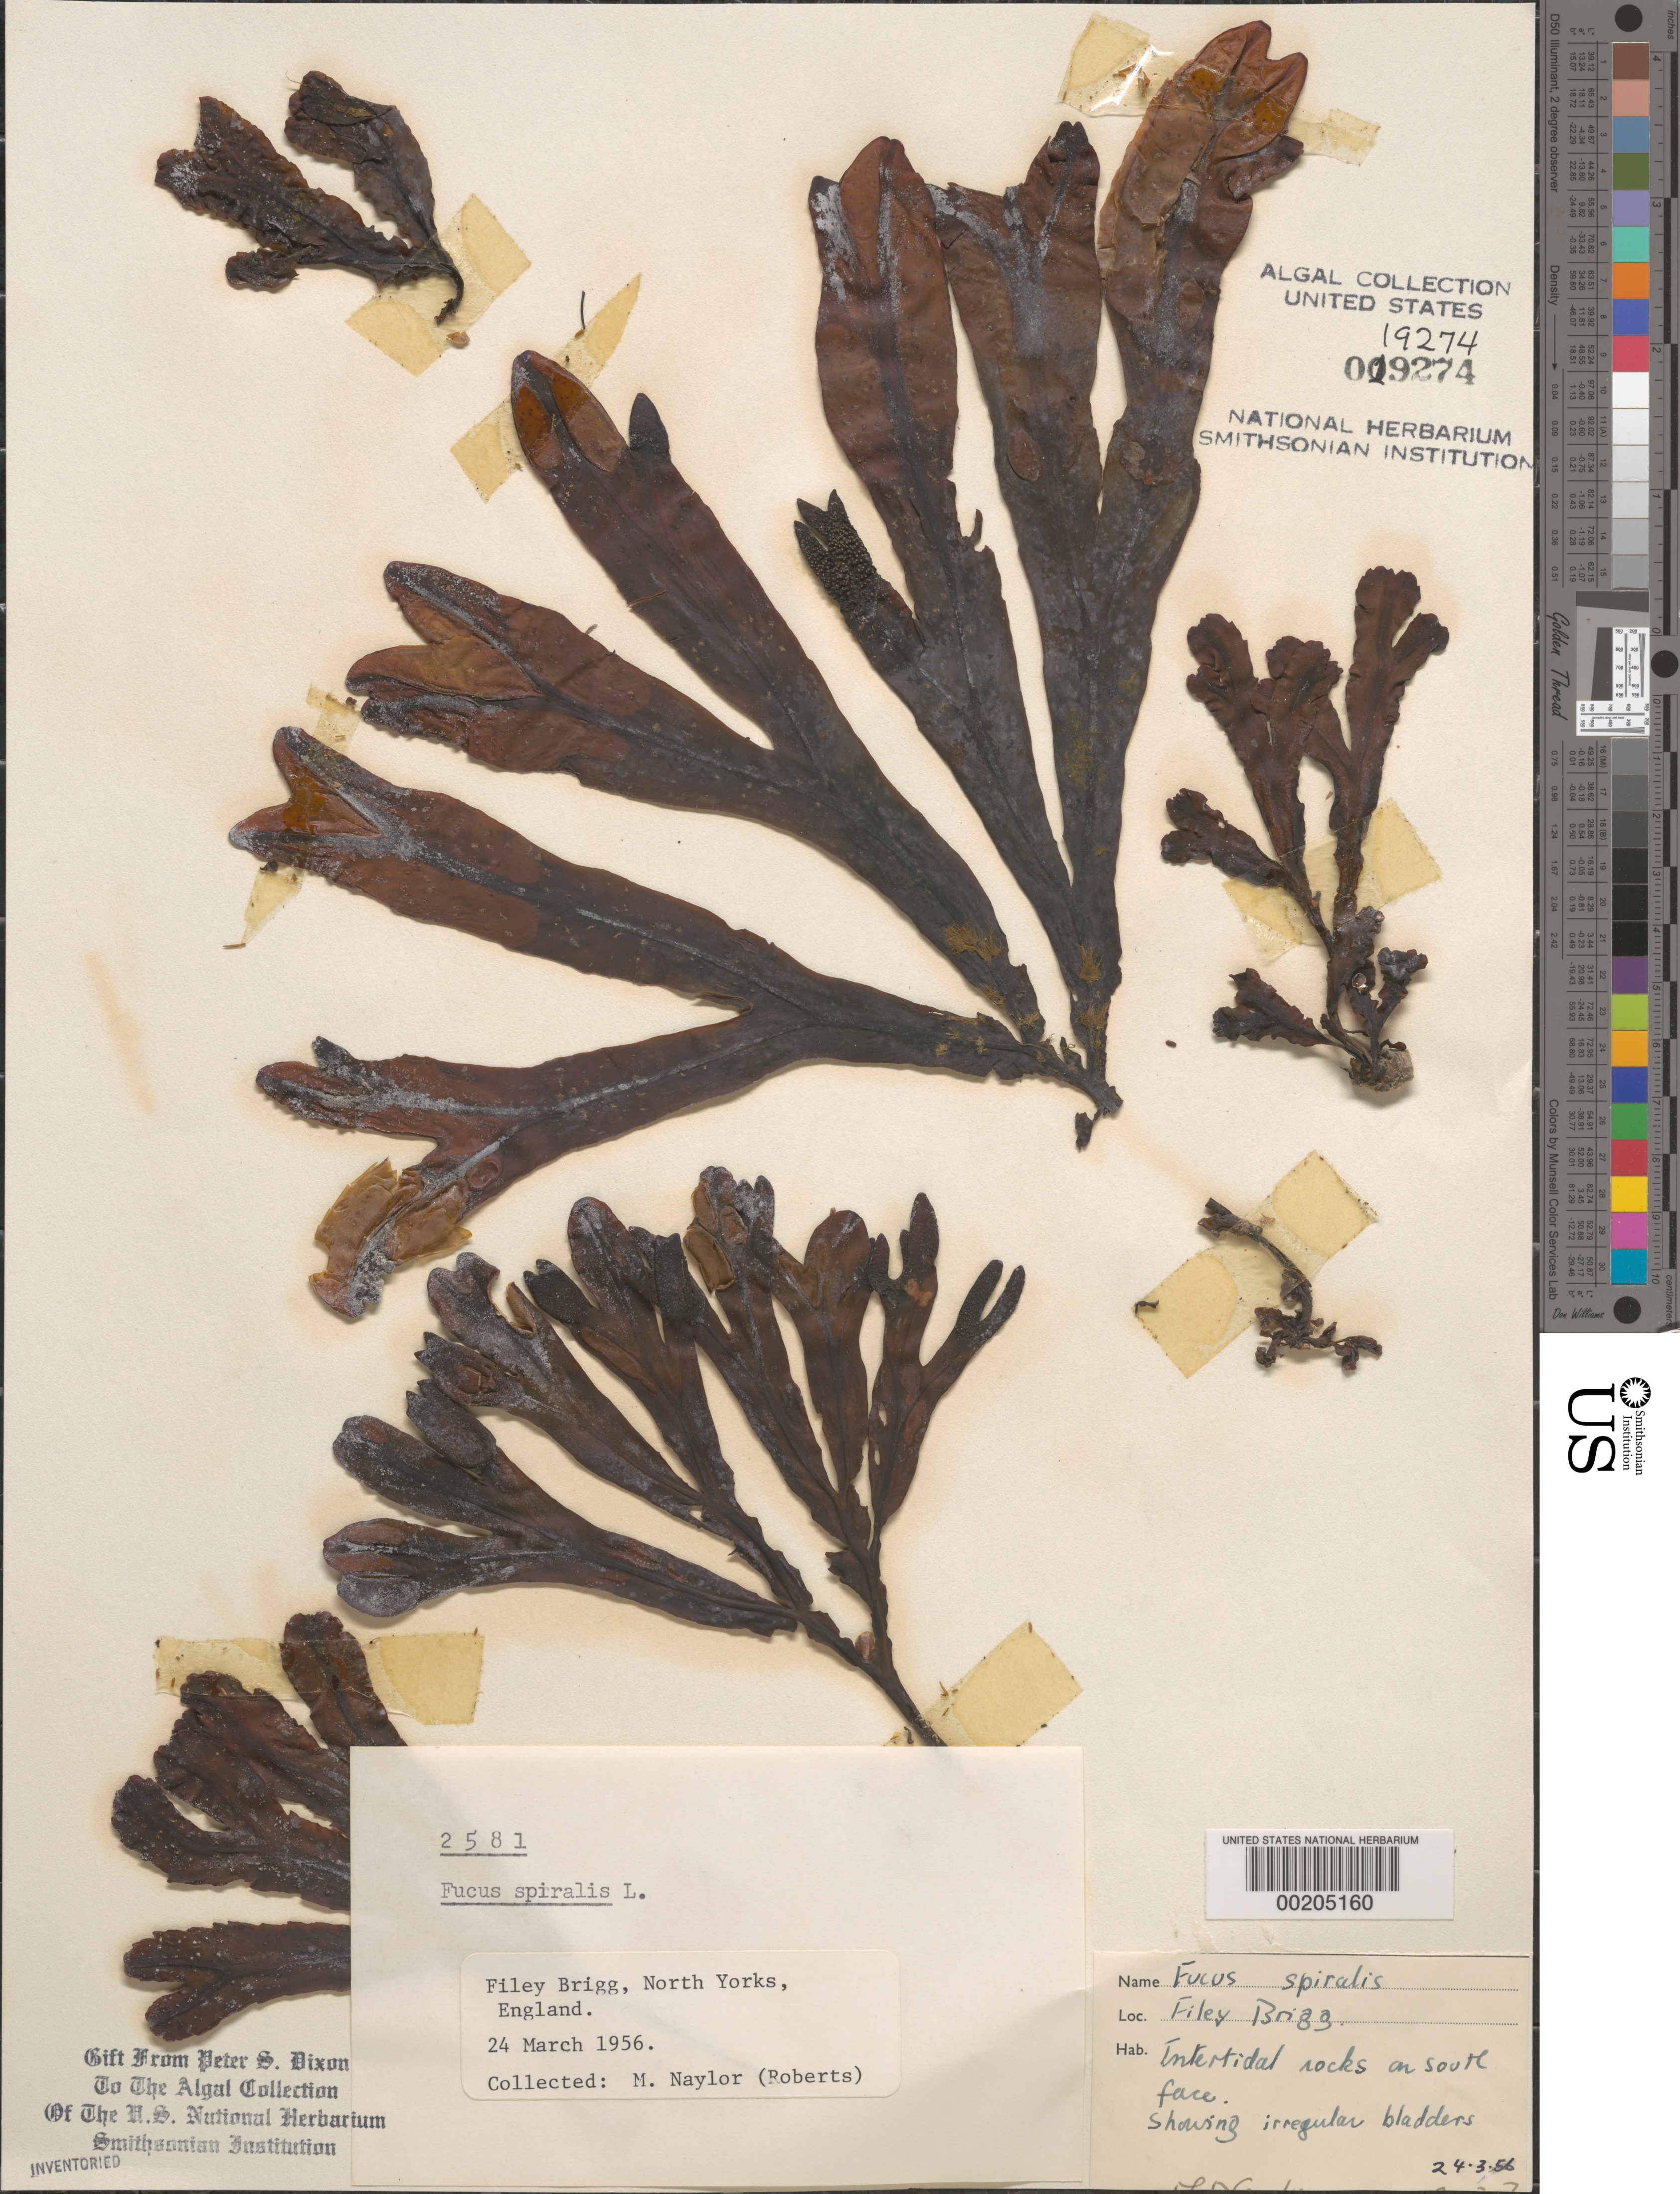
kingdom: Chromista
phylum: Ochrophyta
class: Phaeophyceae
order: Fucales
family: Fucaceae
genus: Fucus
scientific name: Fucus spiralis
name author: L.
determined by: Dixon, P. S.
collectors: M. Roberts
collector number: PSD 2581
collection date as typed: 24 Mar 1956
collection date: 1956-03-24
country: United Kingdom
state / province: England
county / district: North Yorkshire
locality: Filey Brigg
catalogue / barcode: US 19274